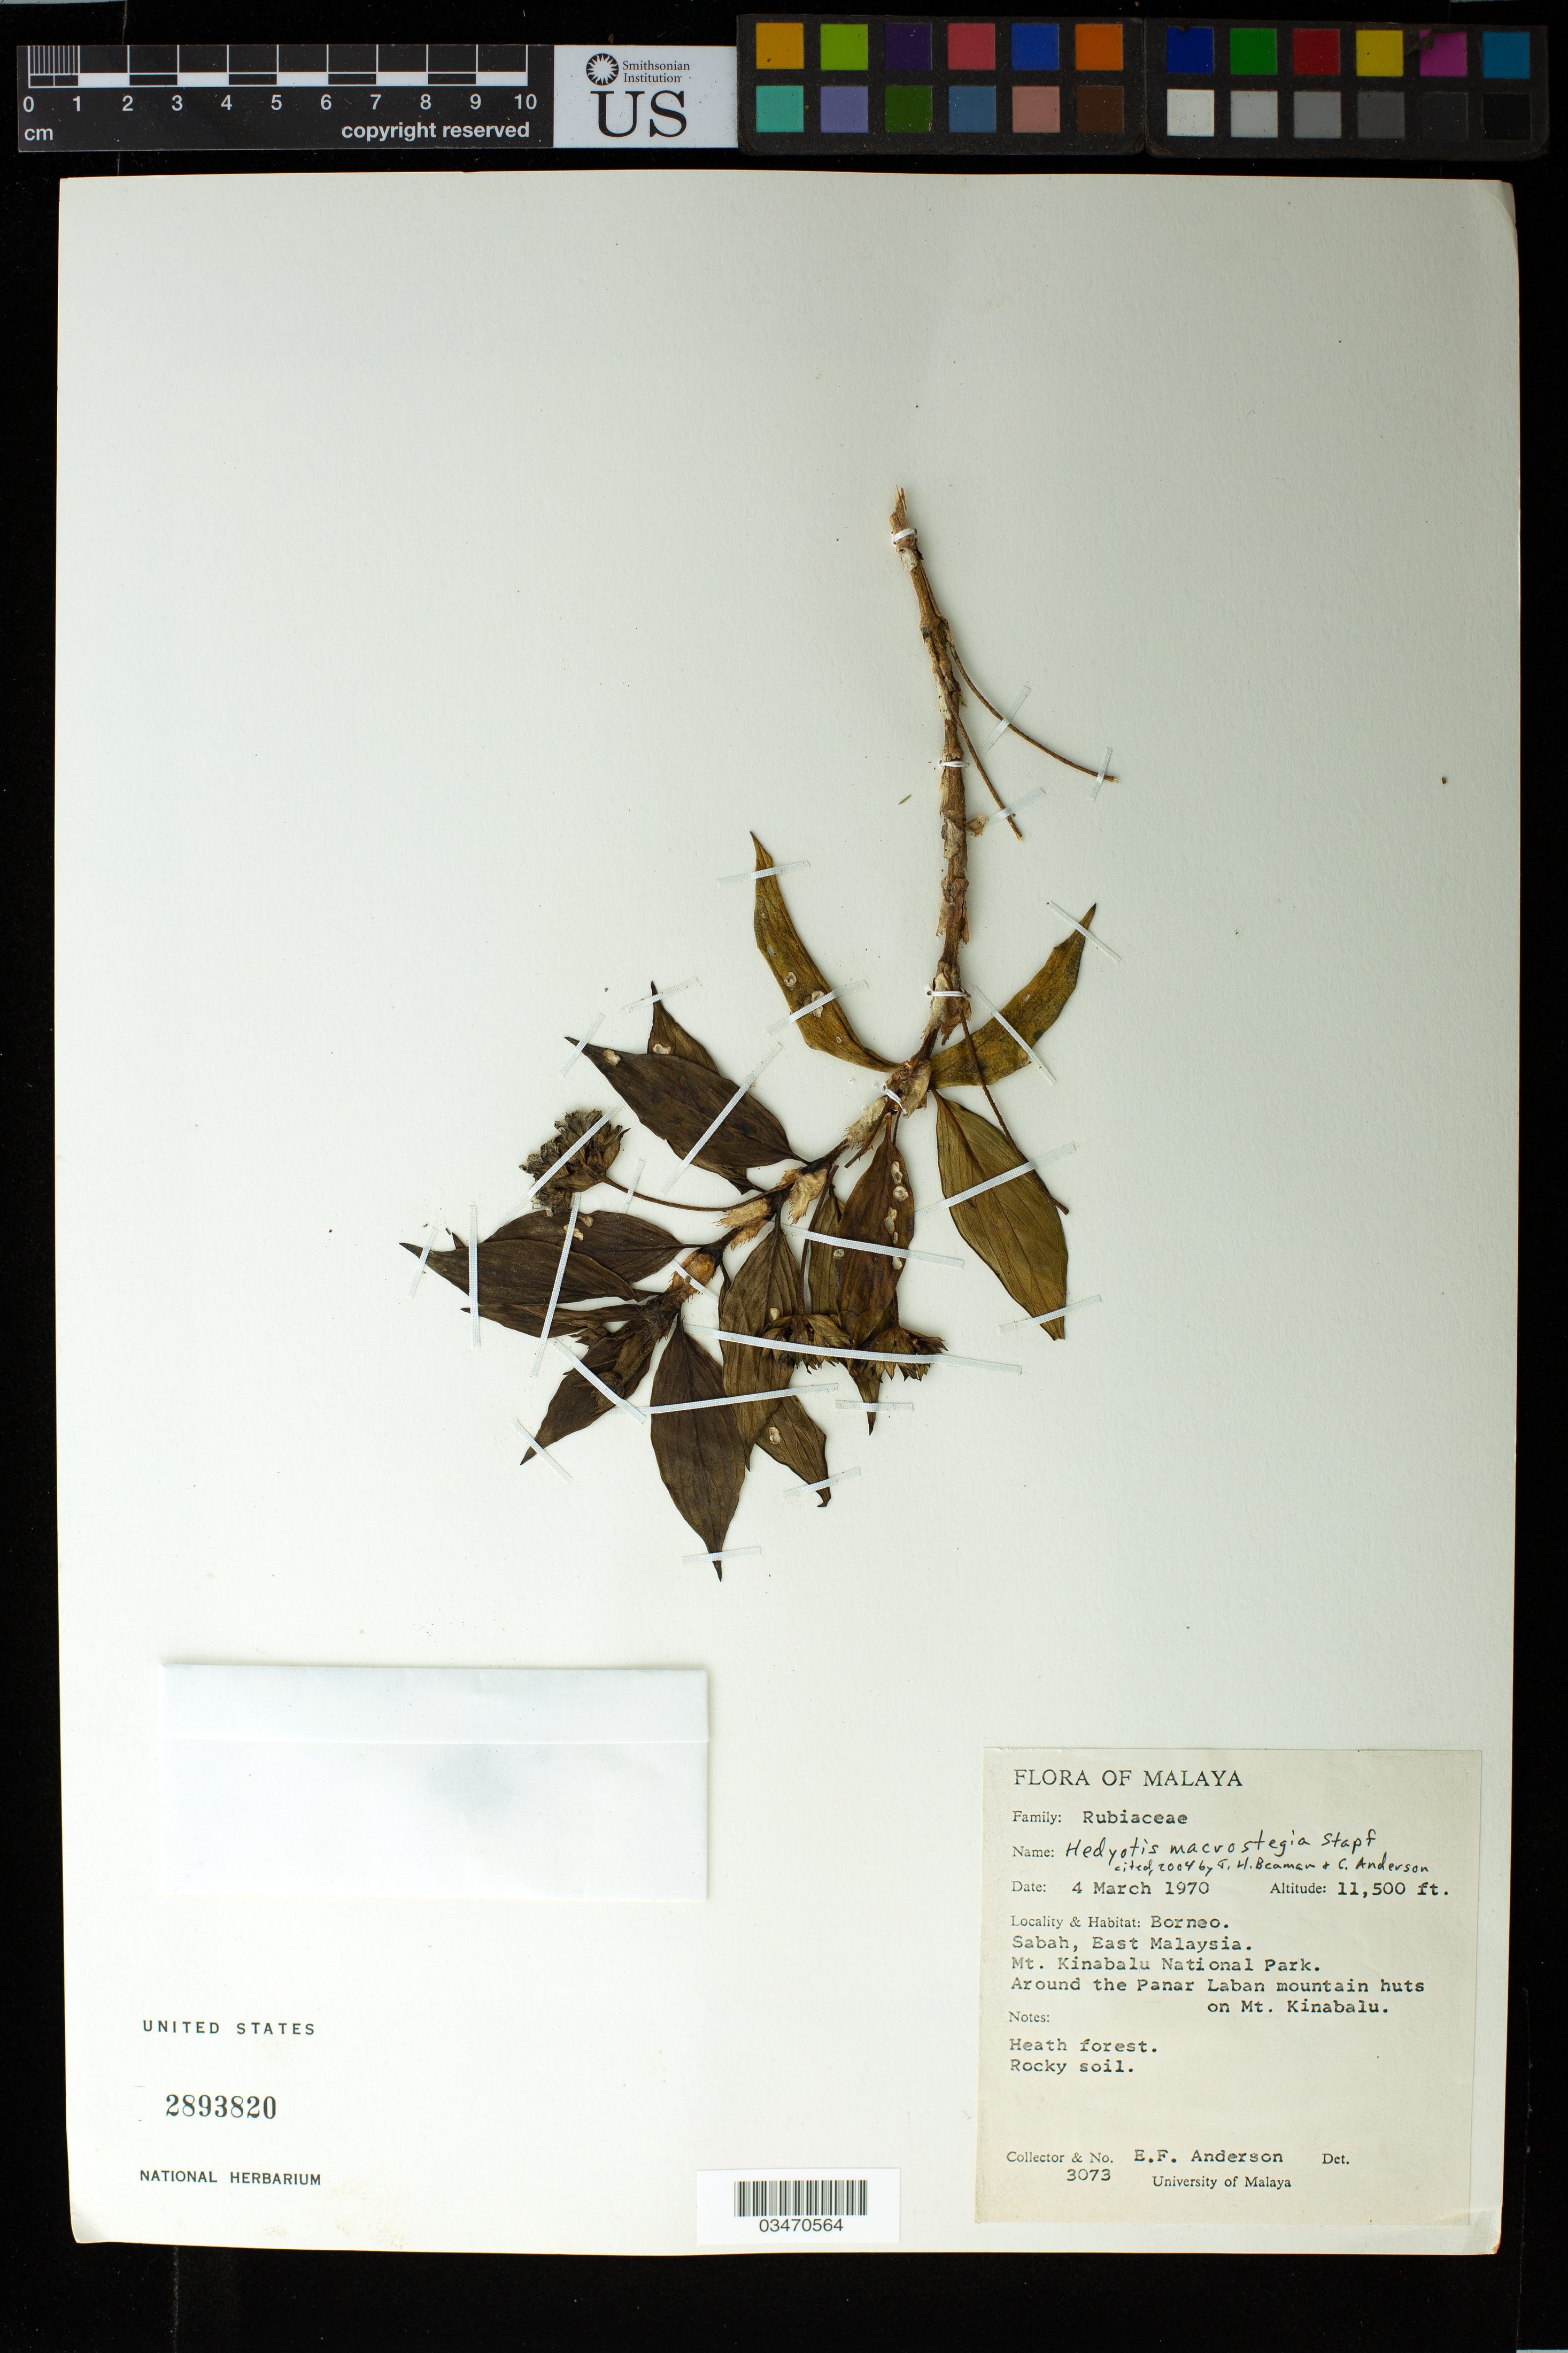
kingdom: Plantae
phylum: Tracheophyta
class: Magnoliopsida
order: Gentianales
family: Rubiaceae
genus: Hedyotis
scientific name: Hedyotis macrostegia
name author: Stapf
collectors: E. F. Anderson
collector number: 3073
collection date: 1970-03-04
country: Malaysia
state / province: Sabah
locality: Borneo, Mt. Kinabalu National Park in Sabah, East Malaysia, Around the Panar Laban mountain huts on Mt. Kinabalu.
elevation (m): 3505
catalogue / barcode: US 2893820